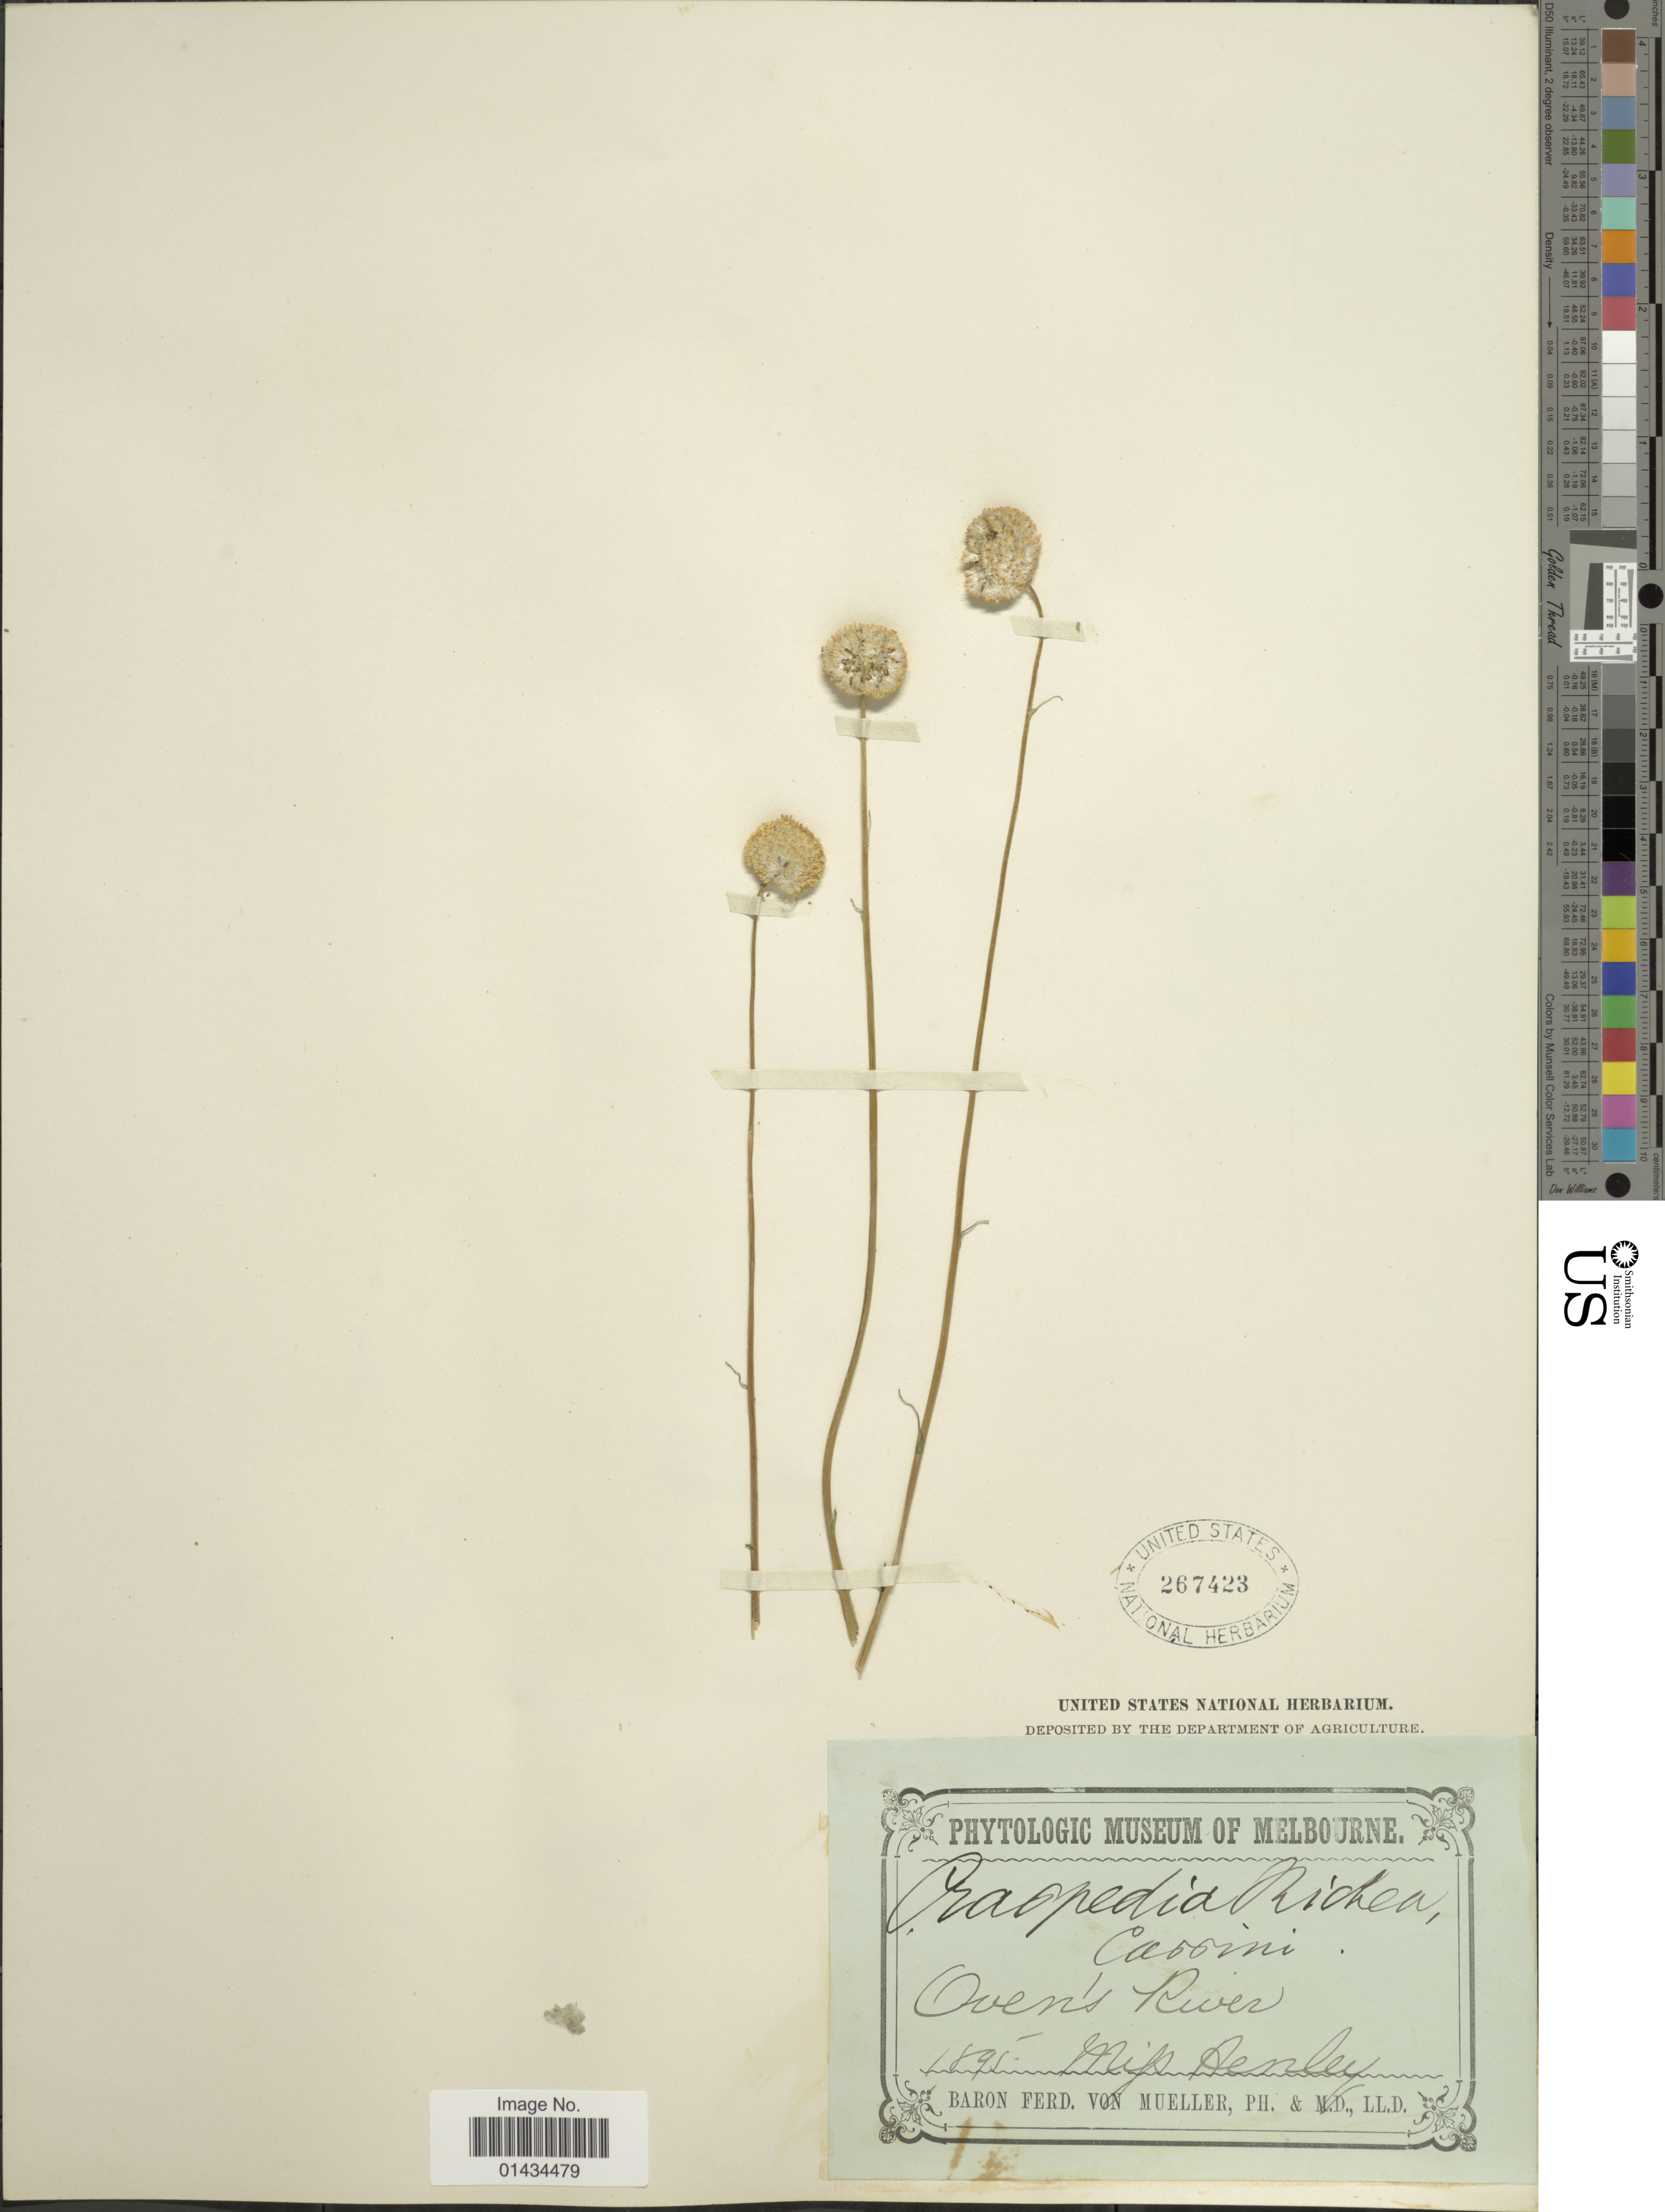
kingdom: Plantae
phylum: Tracheophyta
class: Magnoliopsida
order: Asterales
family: Asteraceae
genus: Craspedia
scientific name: Craspedia uniflora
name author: G. Forst.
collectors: -. Henley & B. von Mueller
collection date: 1895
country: Australia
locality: Oven's River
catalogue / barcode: US 267423